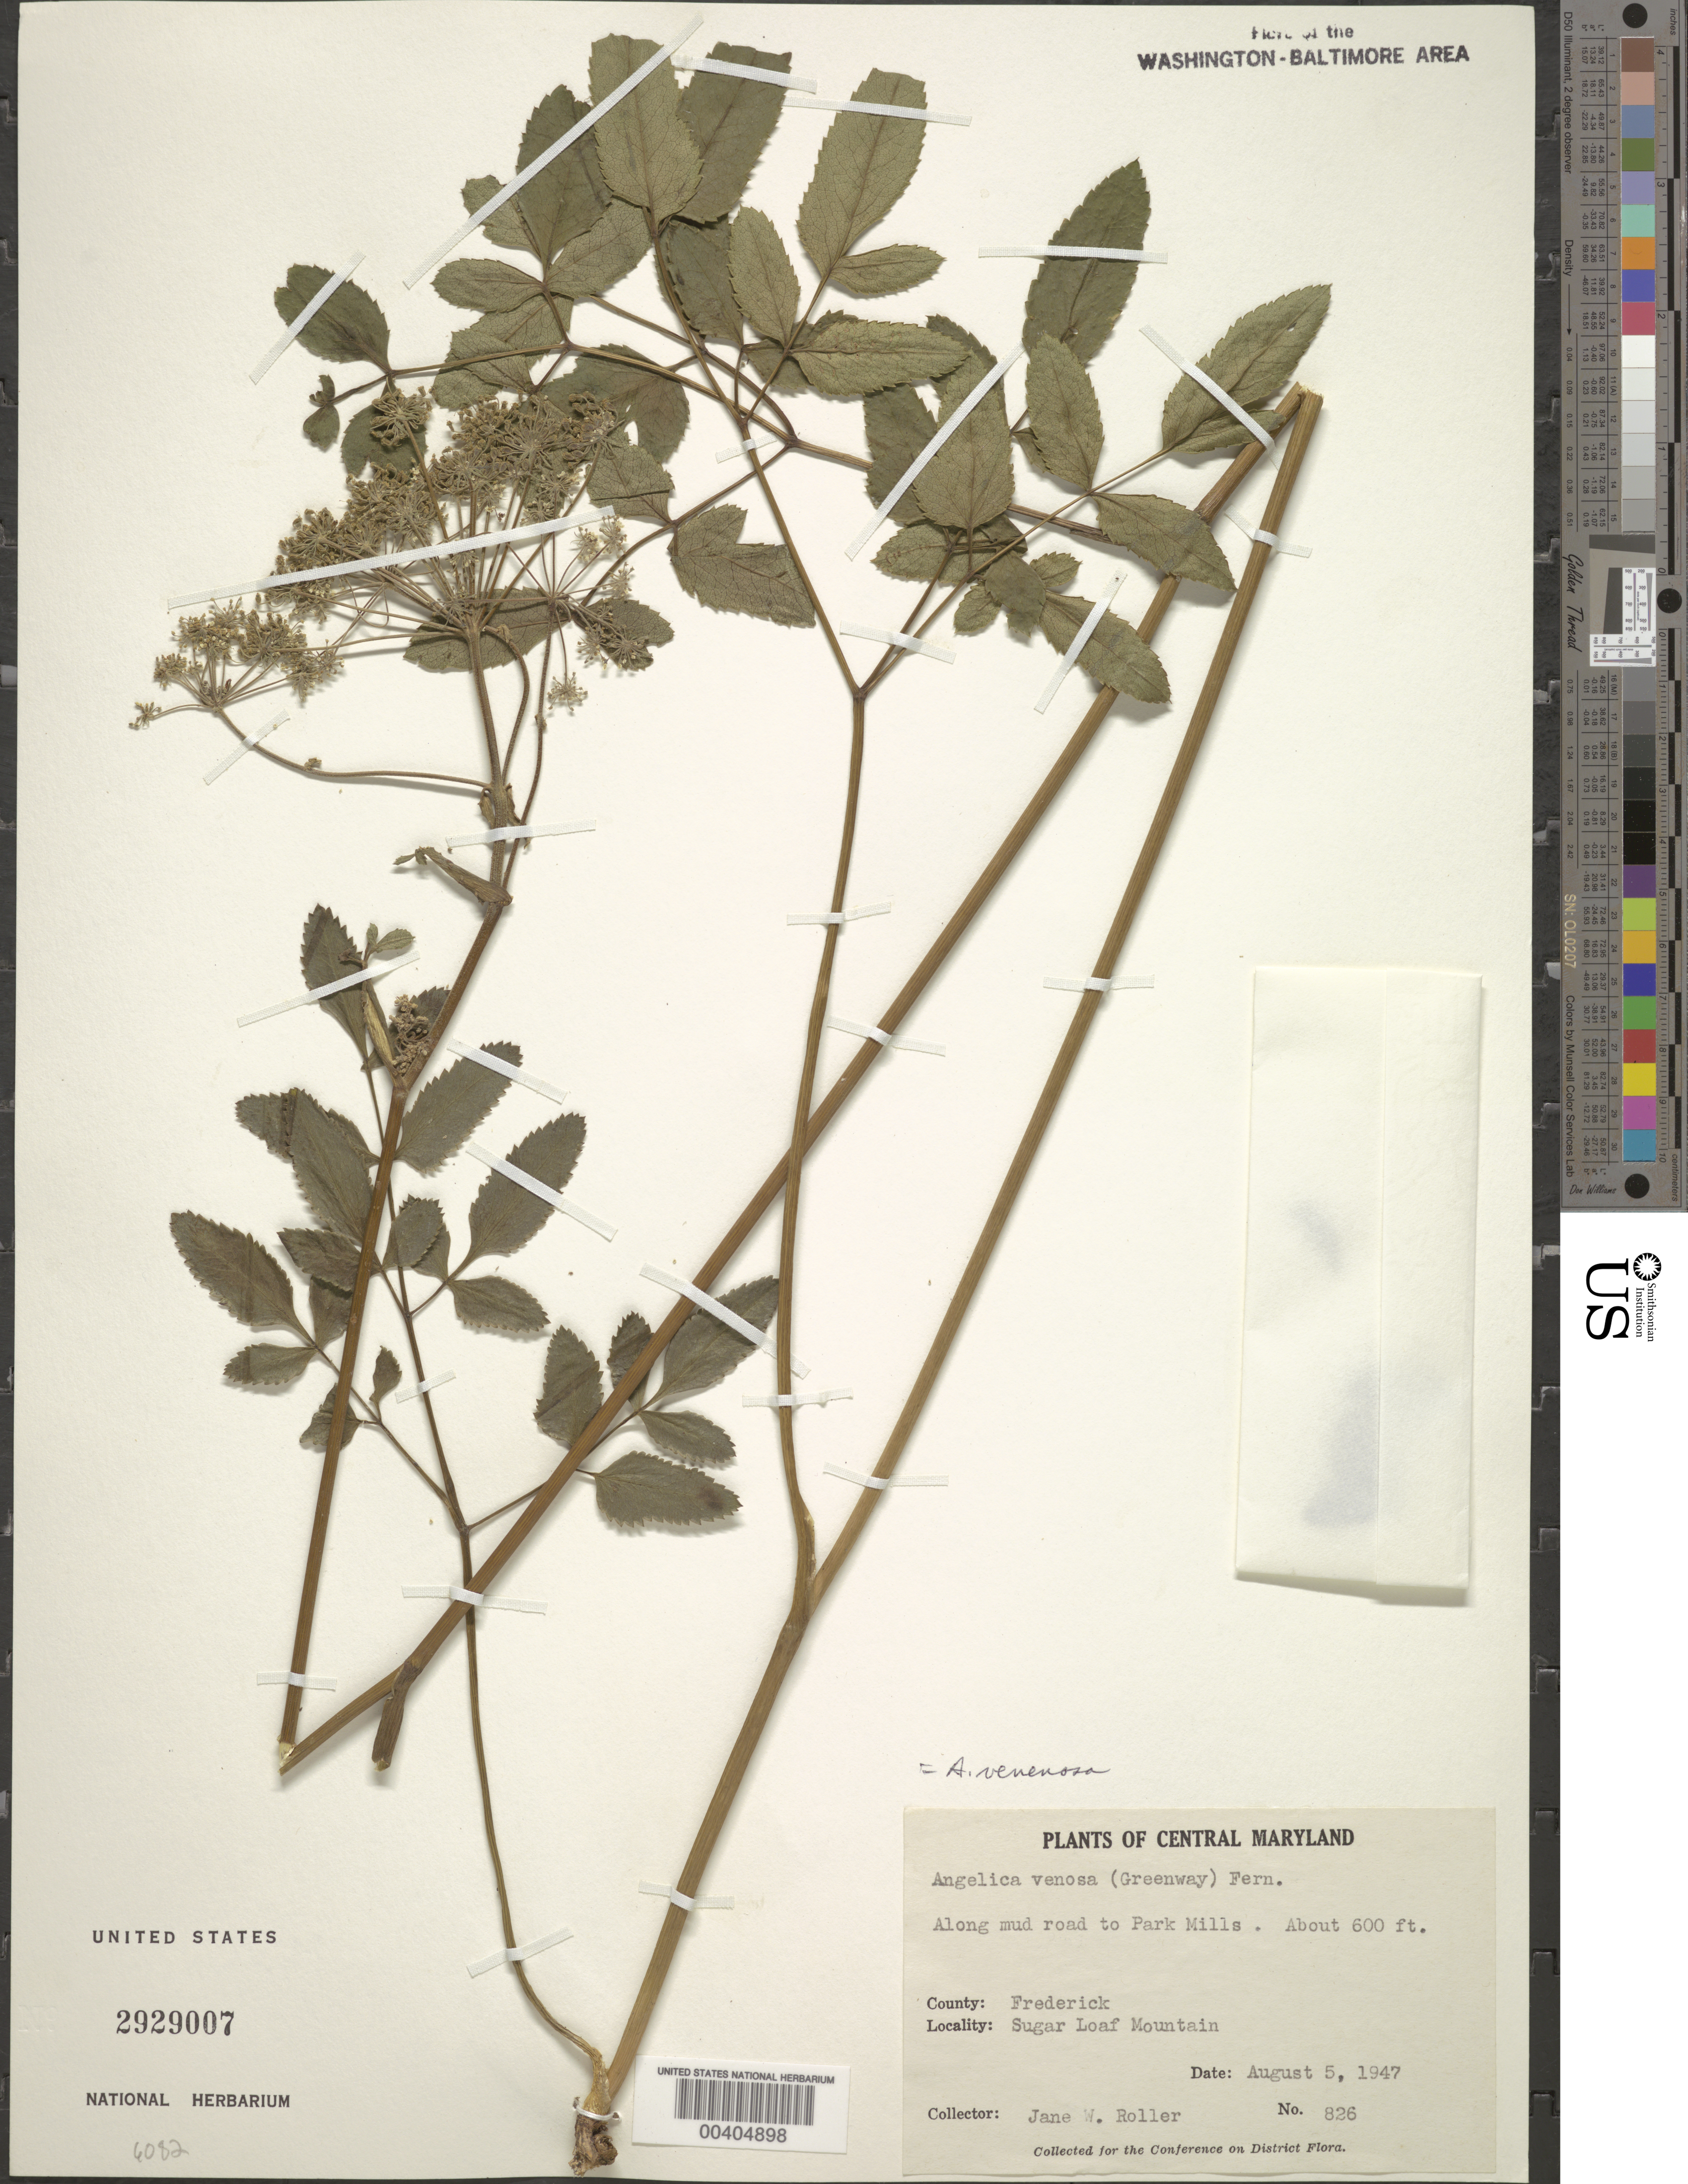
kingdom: Plantae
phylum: Tracheophyta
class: Magnoliopsida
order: Apiales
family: Apiaceae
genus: Angelica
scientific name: Angelica venenosa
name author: (Greenway) Fernald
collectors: J. W. Roller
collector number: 826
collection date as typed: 05 Aug 1947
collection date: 1947-08-05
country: United States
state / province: Maryland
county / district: Frederick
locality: Sugarloaf Mountain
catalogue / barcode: US 2929007